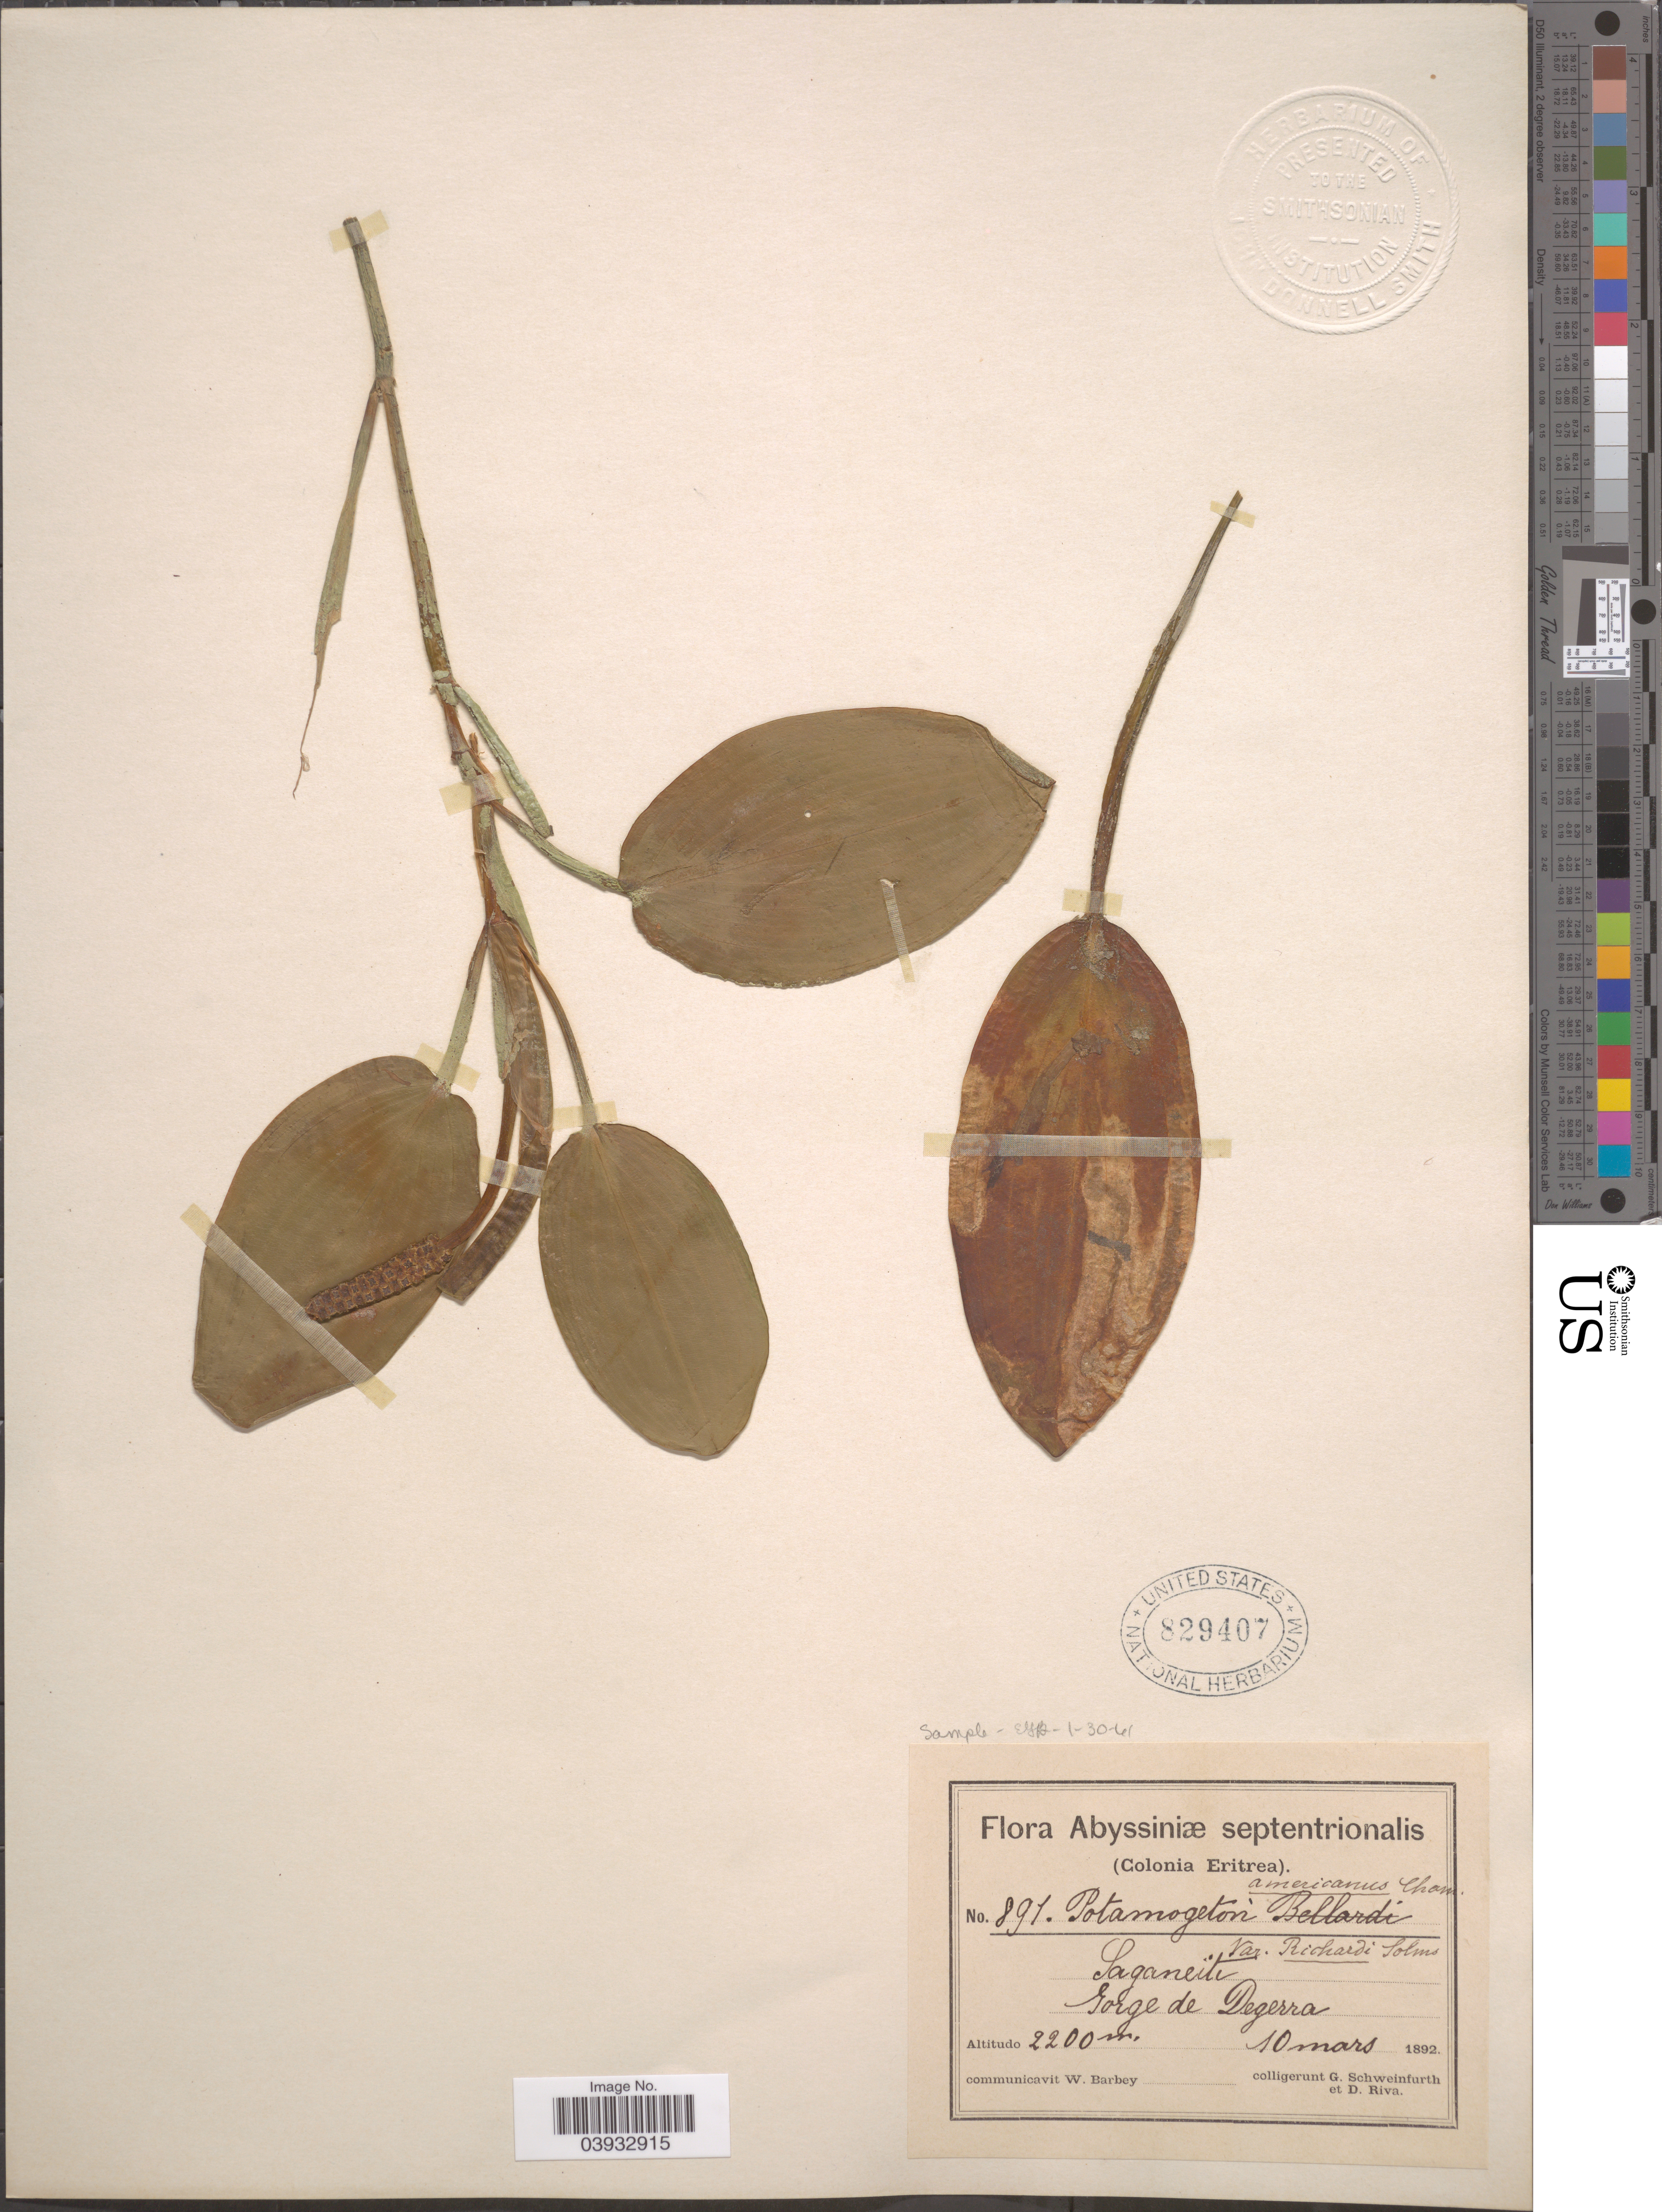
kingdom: Plantae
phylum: Tracheophyta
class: Liliopsida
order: Alismatales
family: Potamogetonaceae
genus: Potamogeton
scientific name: Potamogeton americanus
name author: Roem. & Schltdl.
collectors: G. A. Schweinfurth (herbarium) & D. Riva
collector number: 891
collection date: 1892-03-10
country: Eritrea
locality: Abyssiniæ septentrionalis. (Colonia Eritrea). Saganeïti. Gorge de Degerra.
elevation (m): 2200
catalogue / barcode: US 829407